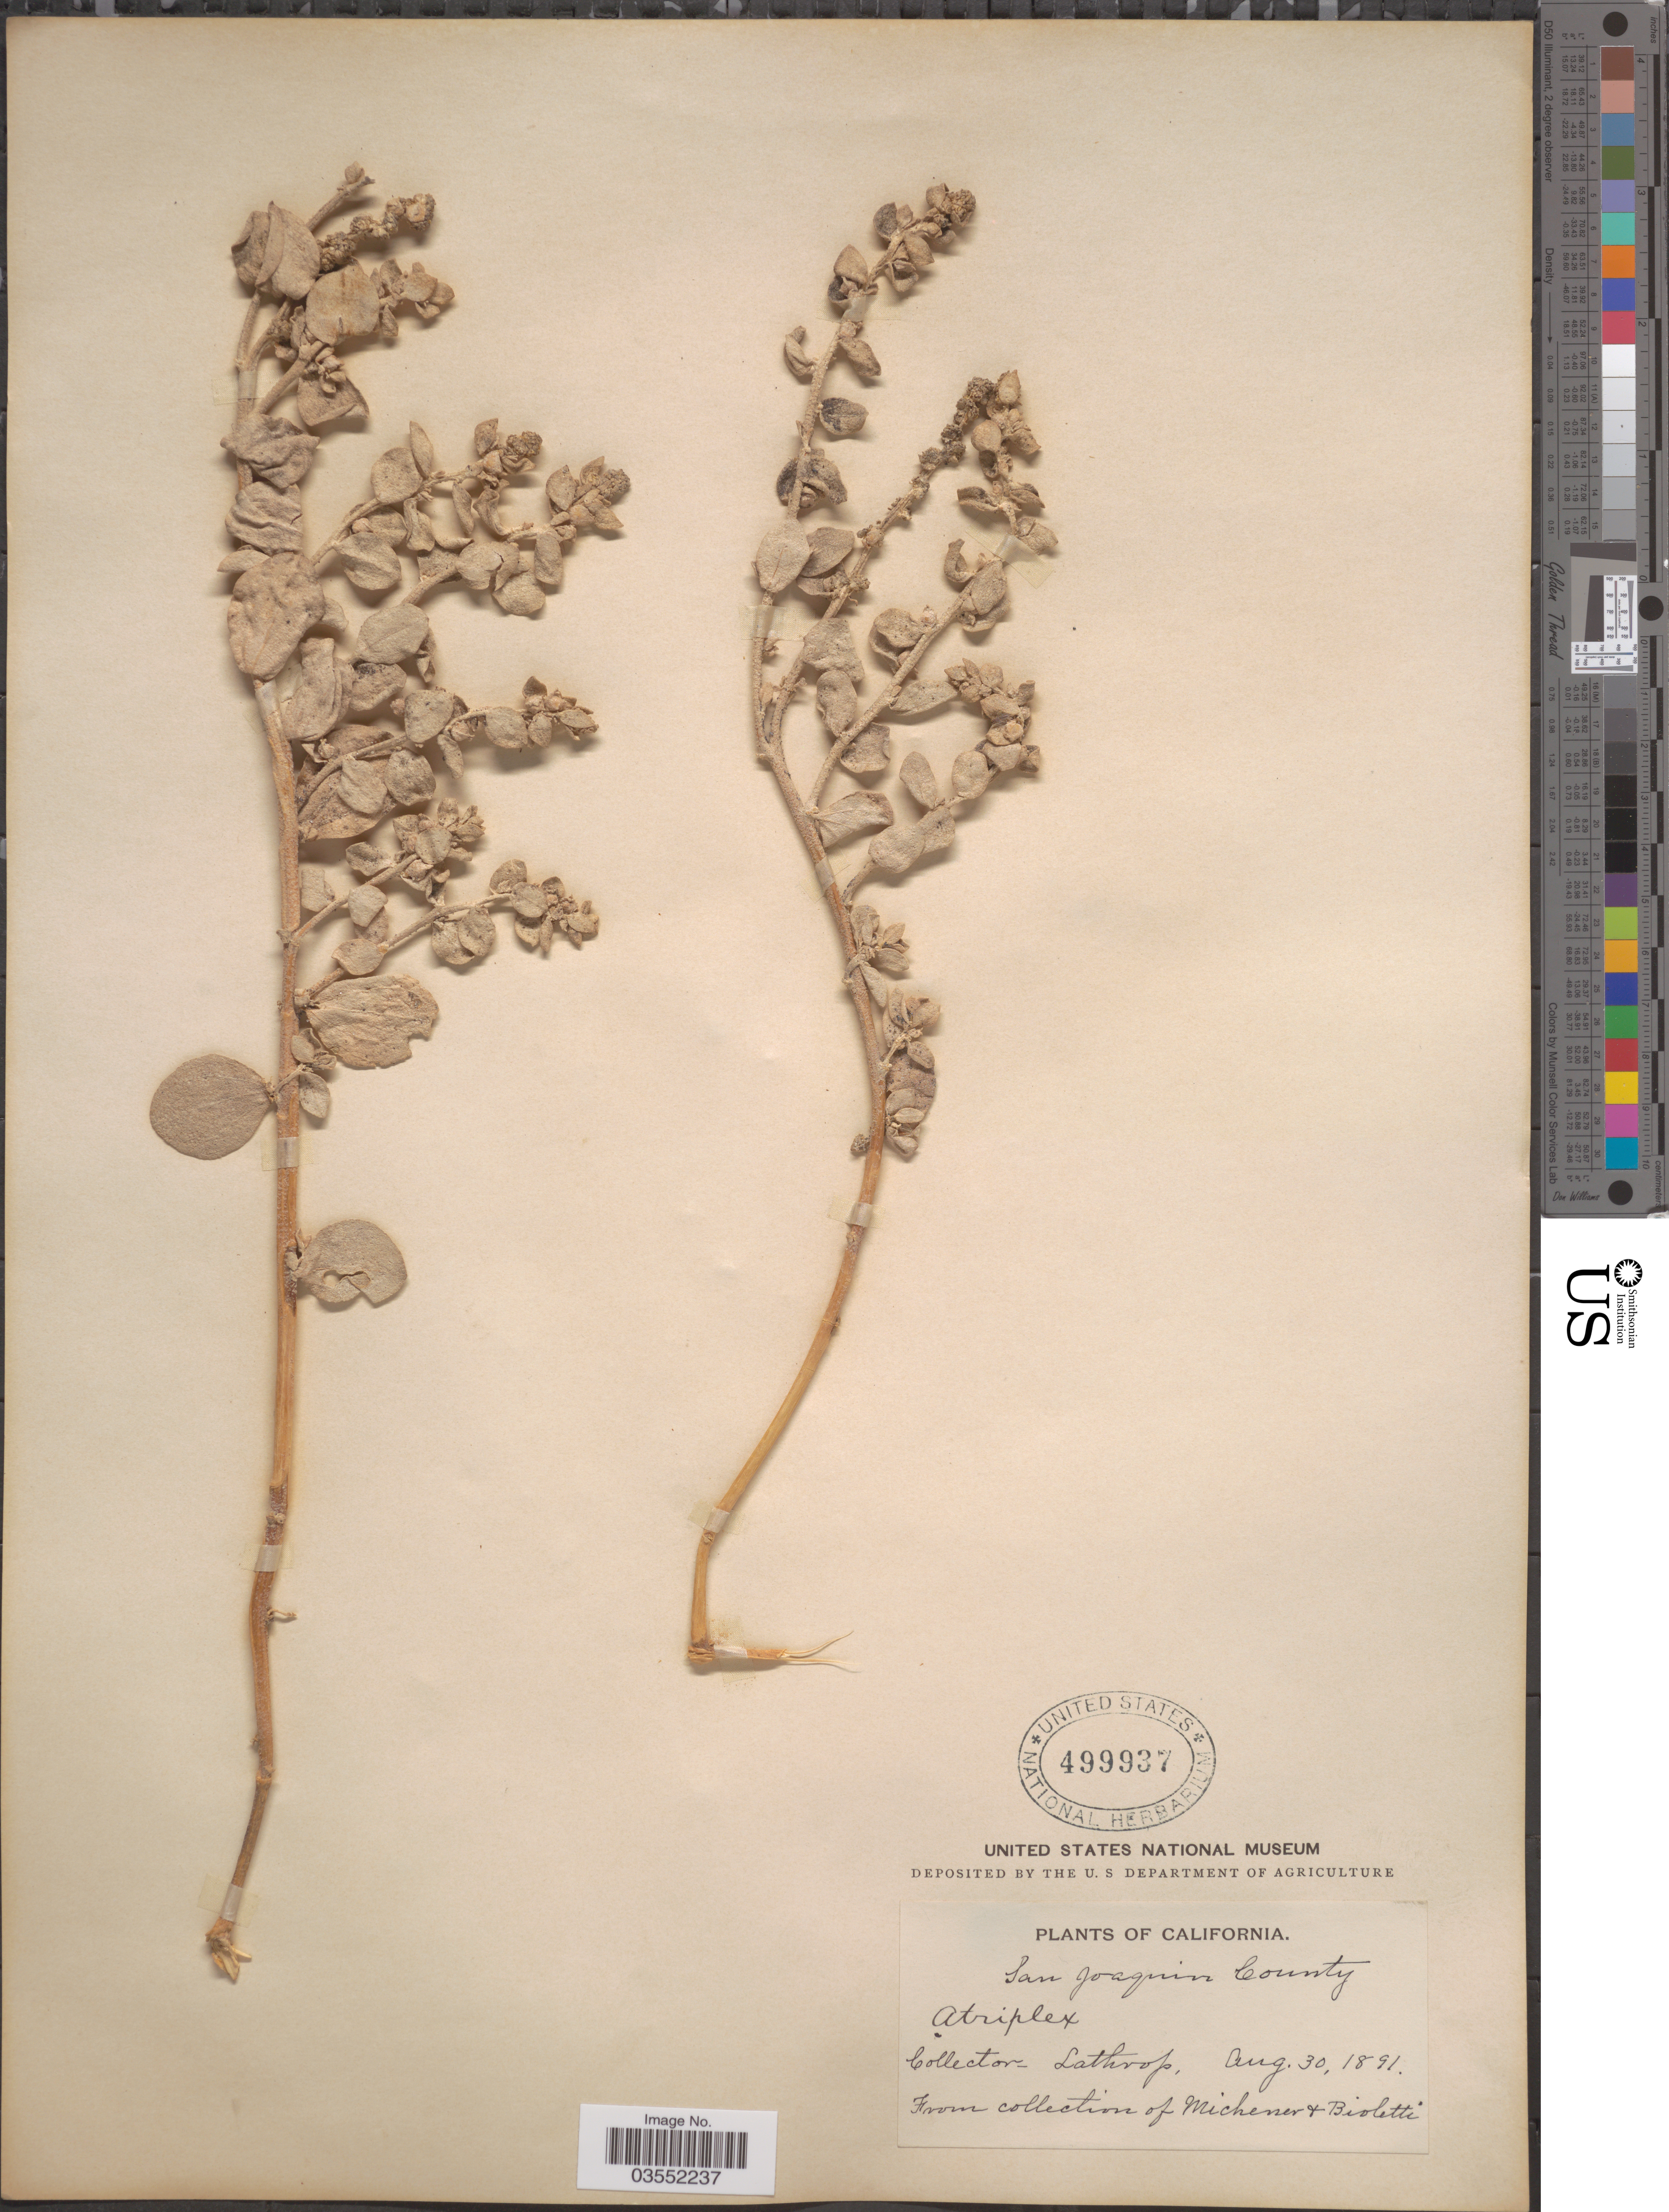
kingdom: Plantae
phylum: Tracheophyta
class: Magnoliopsida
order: Caryophyllales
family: Amaranthaceae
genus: Atriplex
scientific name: Atriplex leucophylla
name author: (Moq.) D. Dietr.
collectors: -. Lathrop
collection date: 1891-08-30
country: United States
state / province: California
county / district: San Joaquin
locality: San Joaquin County.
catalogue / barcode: US 499937